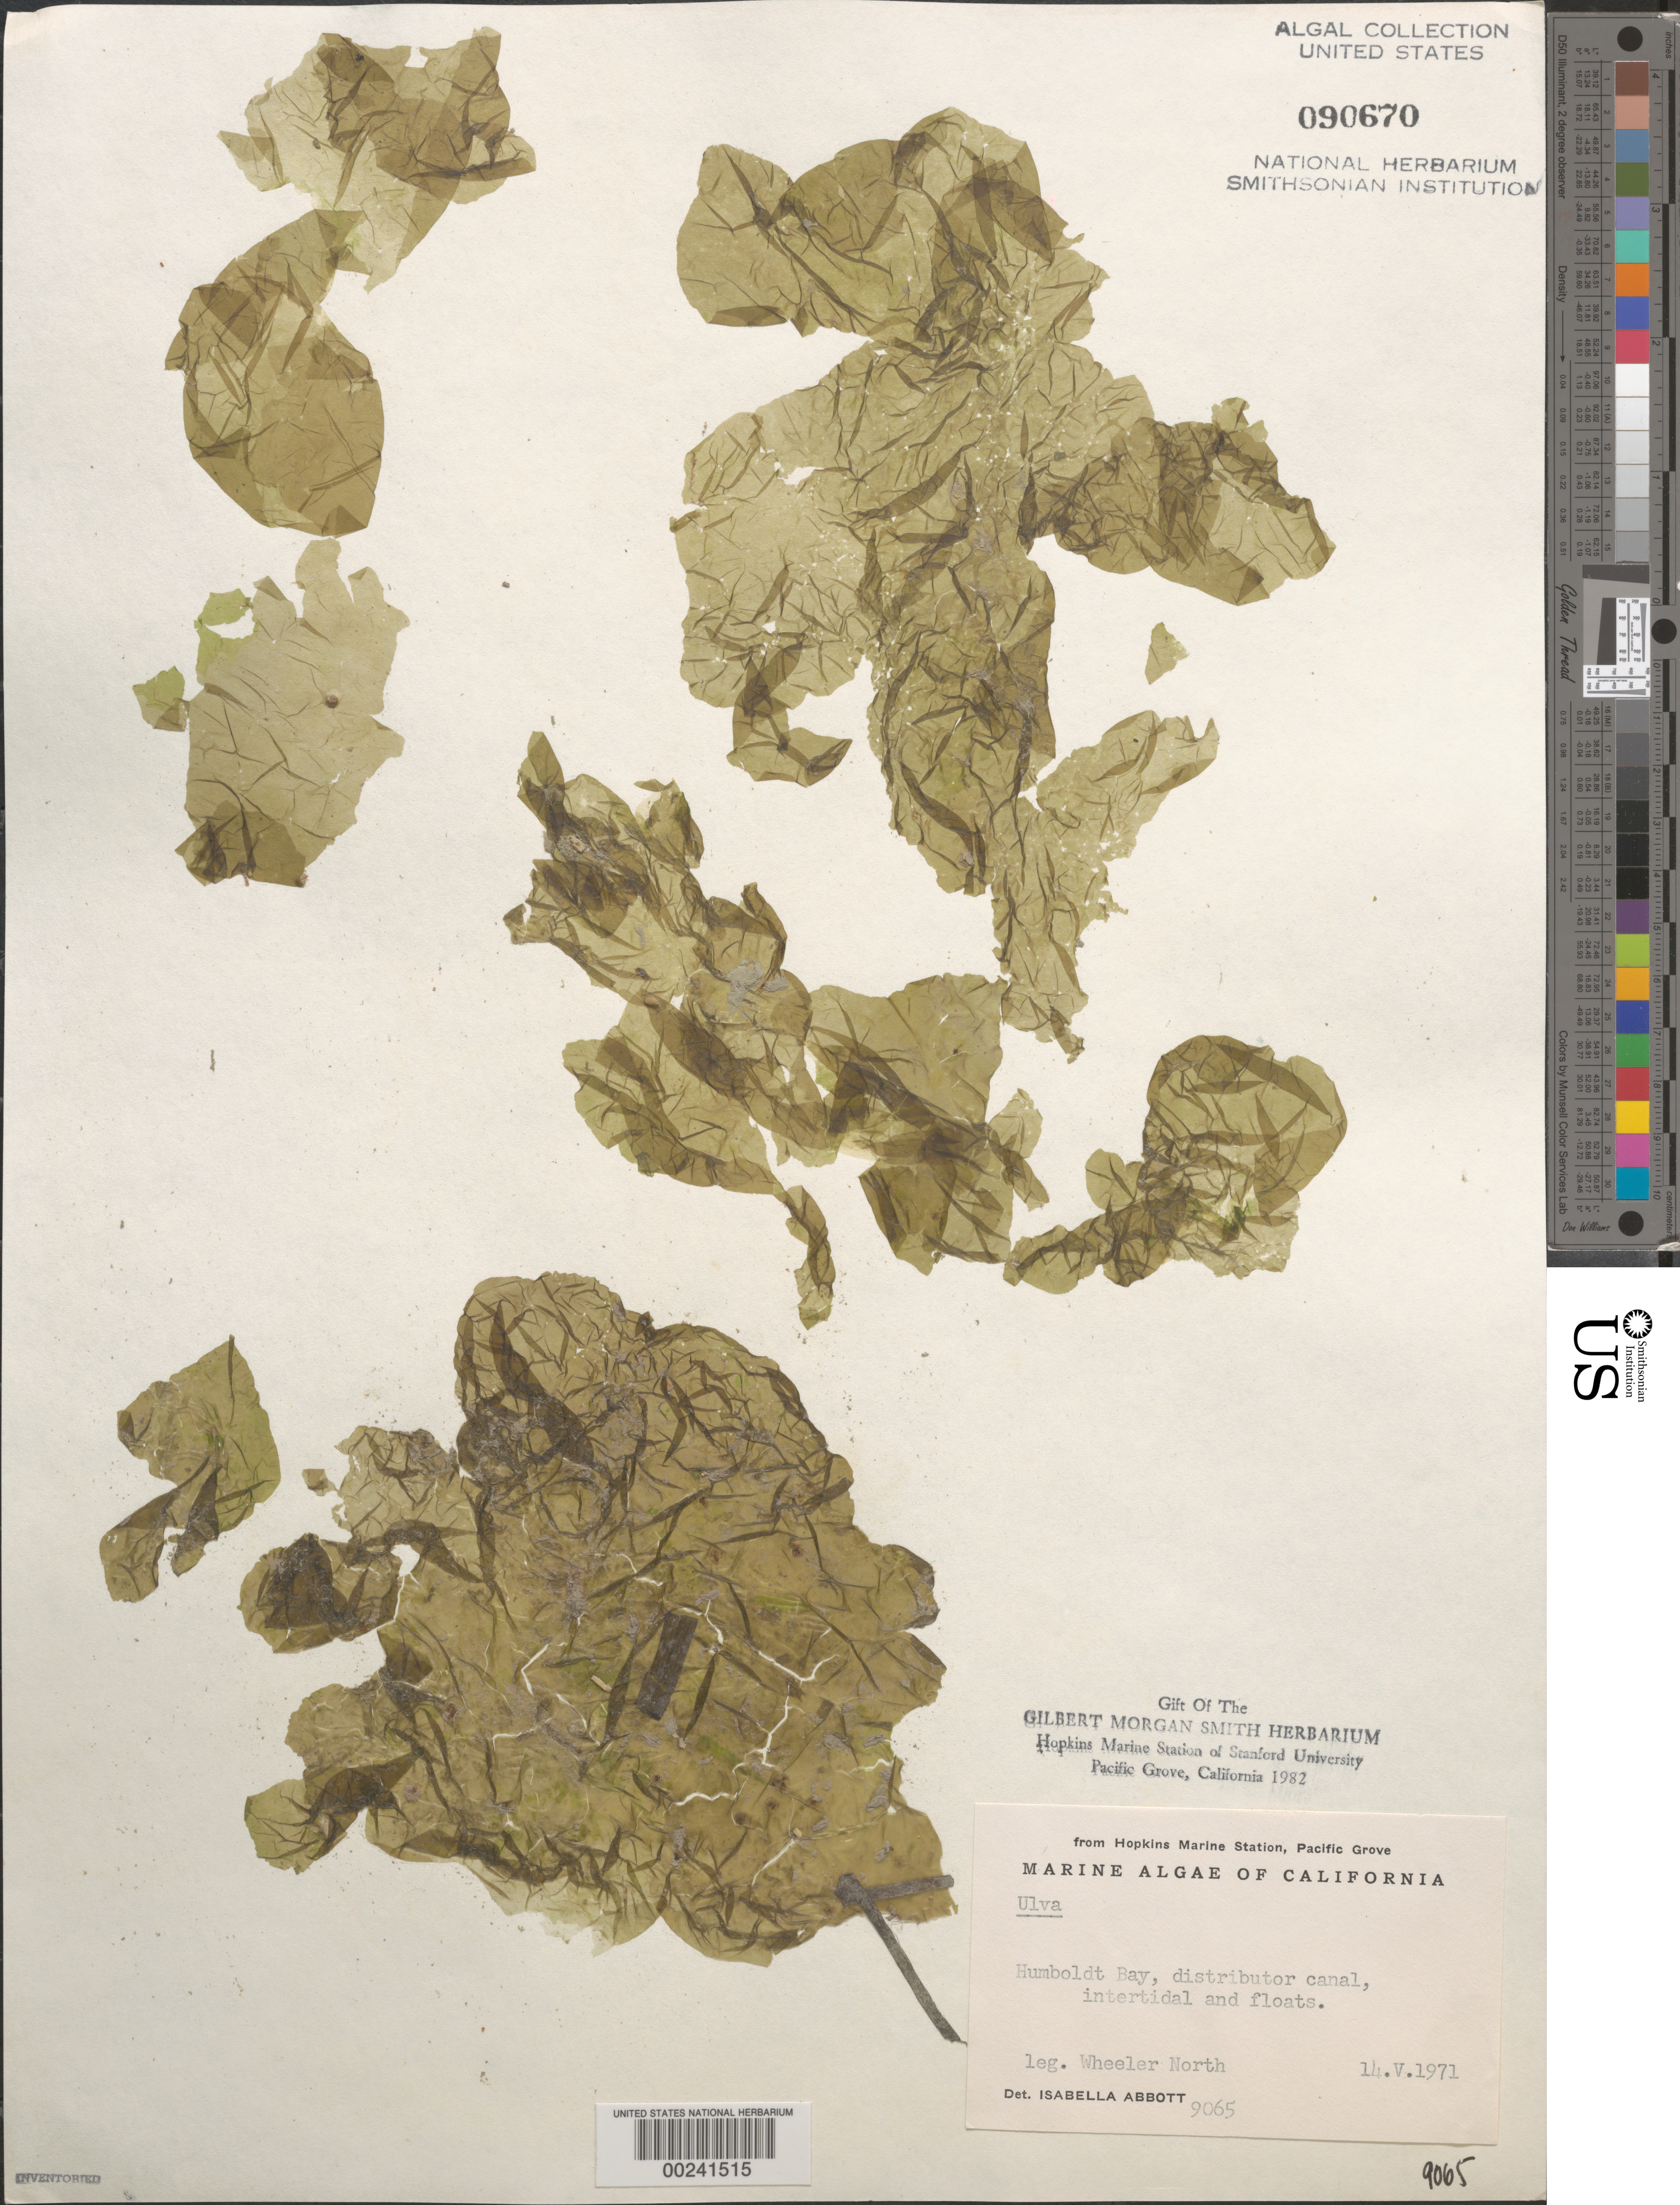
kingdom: Plantae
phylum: Chlorophyta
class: Ulvophyceae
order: Ulvales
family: Ulvaceae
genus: Ulva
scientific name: Ulva sp.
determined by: Abbott, Isabella A.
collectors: W. North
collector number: IAA 9065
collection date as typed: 14 May 1971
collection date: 1971-05-14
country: United States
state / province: California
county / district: Humboldt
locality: Humboldt Bay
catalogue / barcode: US 90670